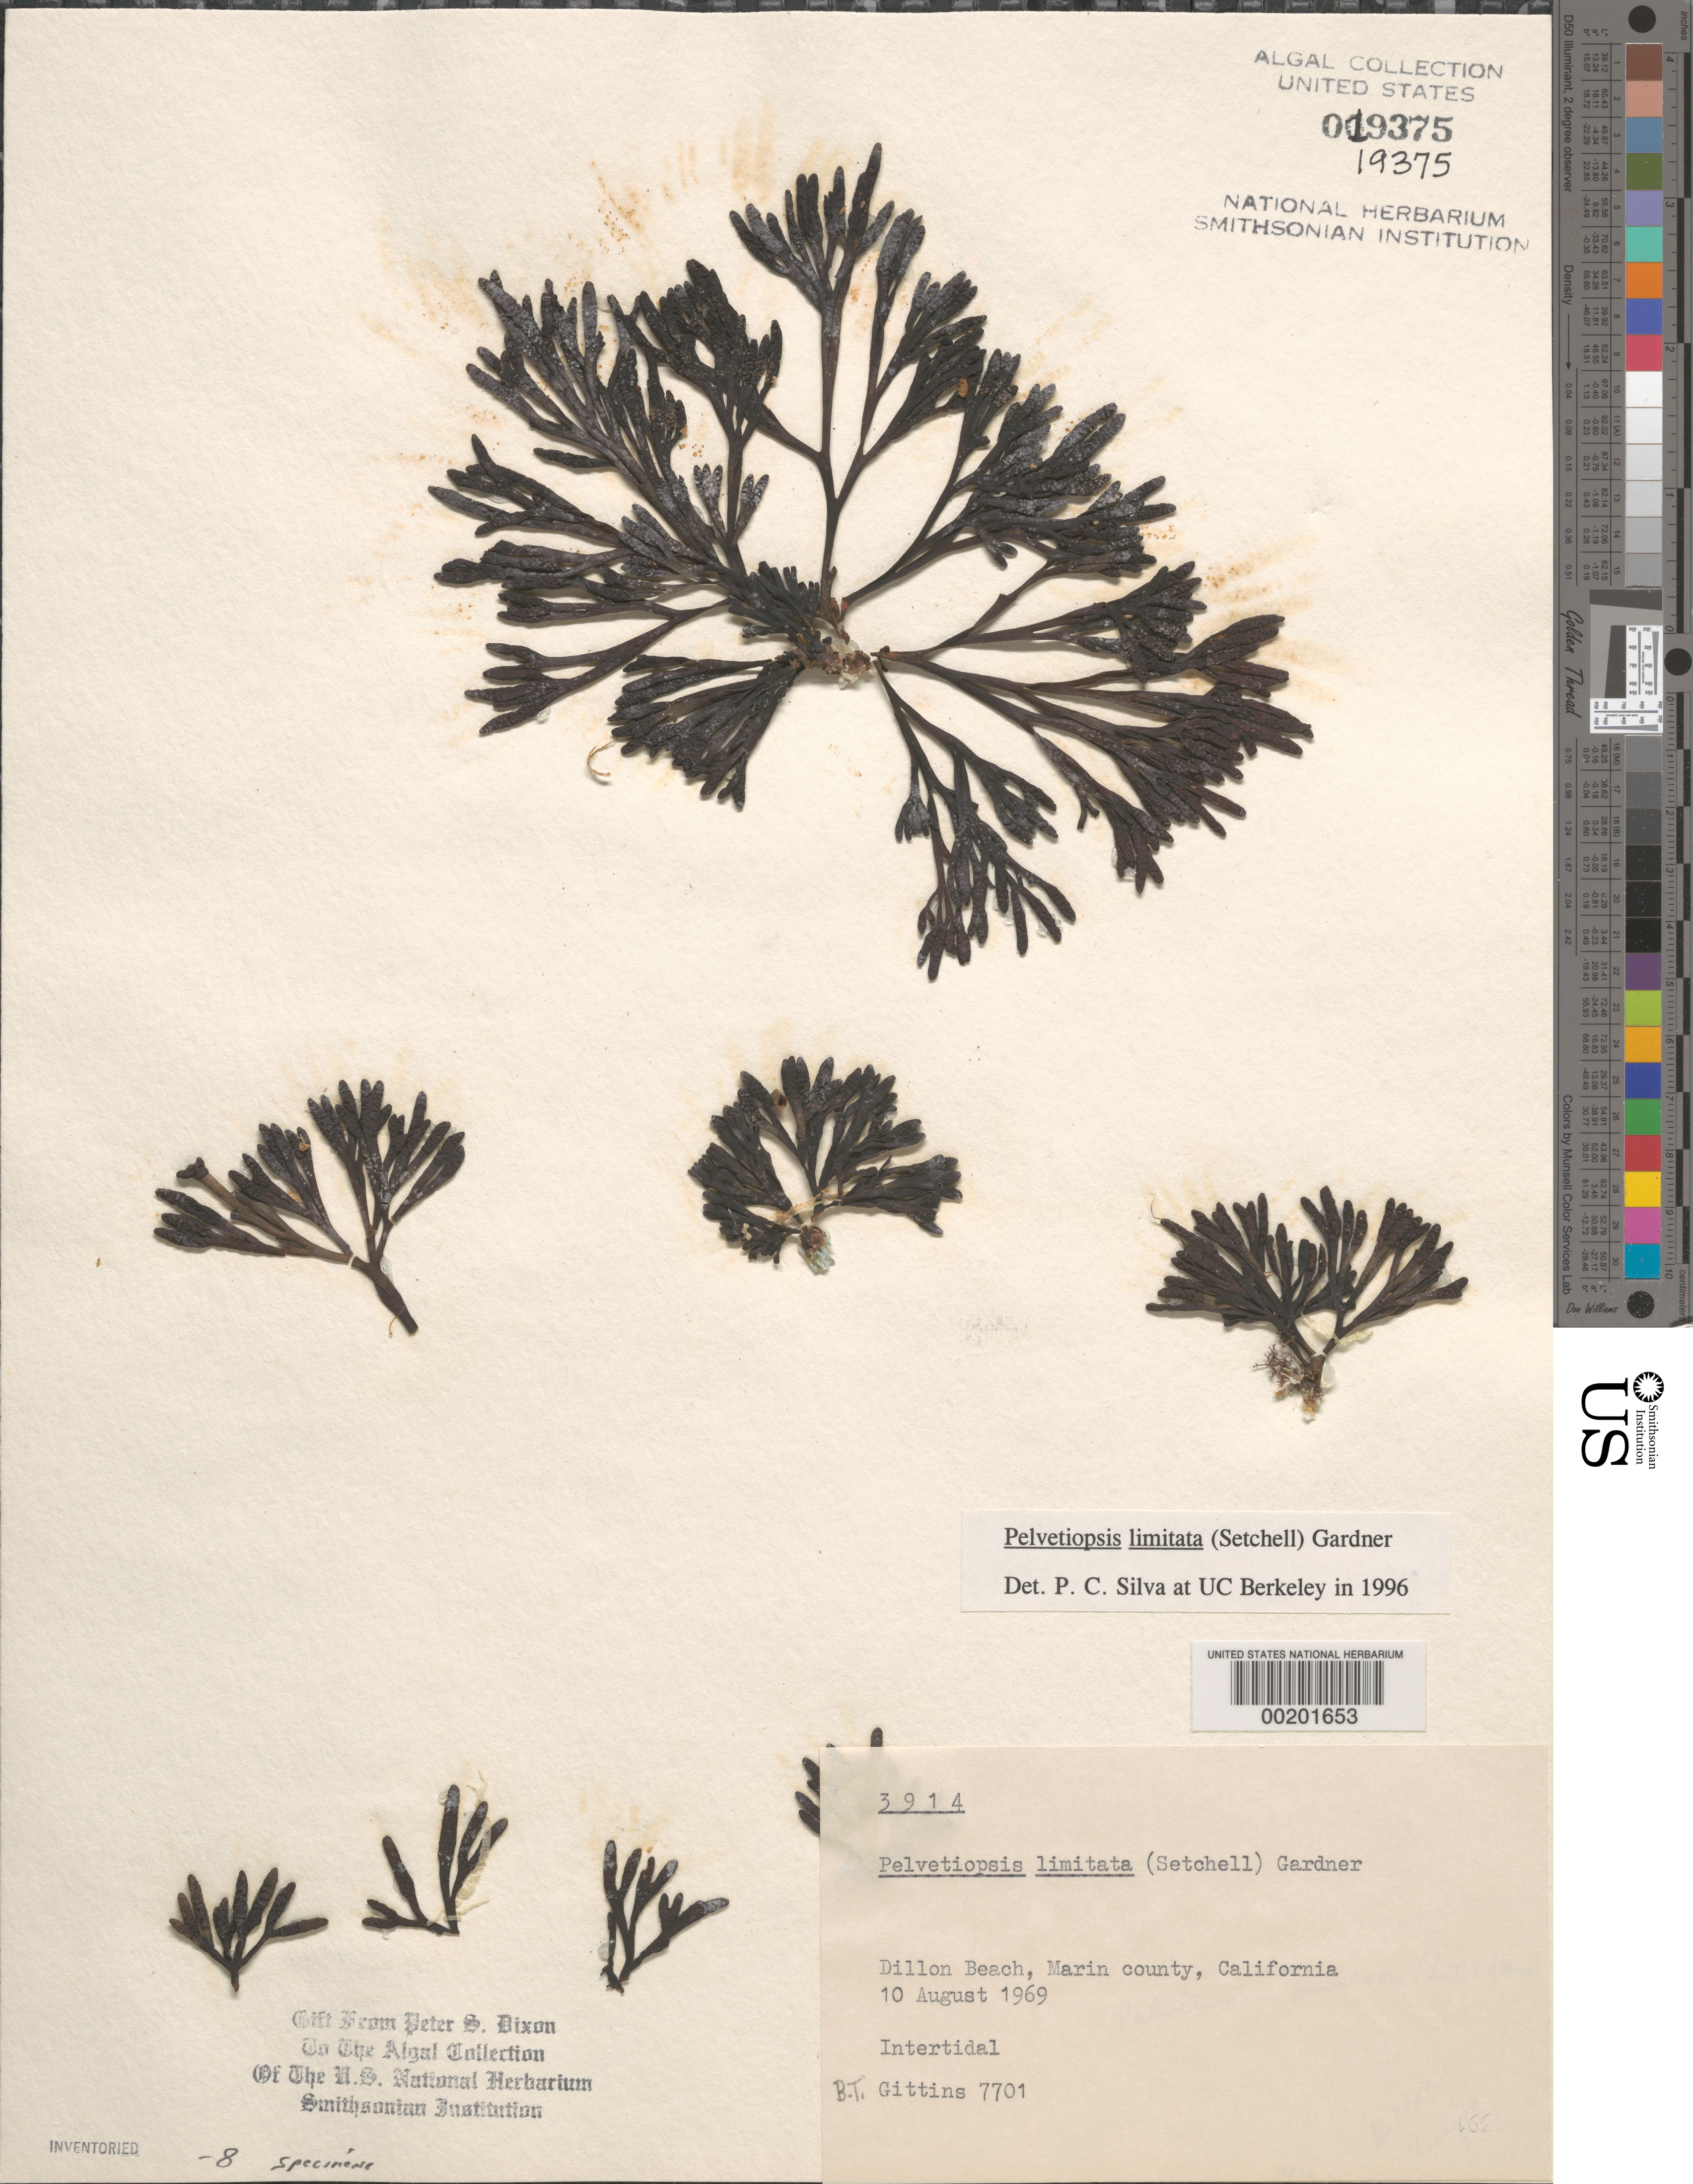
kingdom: Chromista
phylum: Ochrophyta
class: Phaeophyceae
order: Fucales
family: Fucaceae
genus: Pelvetiopsis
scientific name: Pelvetiopsis limitata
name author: N.L. Gardner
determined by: Silva, P. C.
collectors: B. Gittins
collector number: BTG 7701 & PSD 3914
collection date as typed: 10 Aug 1969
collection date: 1969-08-10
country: United States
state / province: California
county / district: Marin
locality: Dillons Beach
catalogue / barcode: US 19375